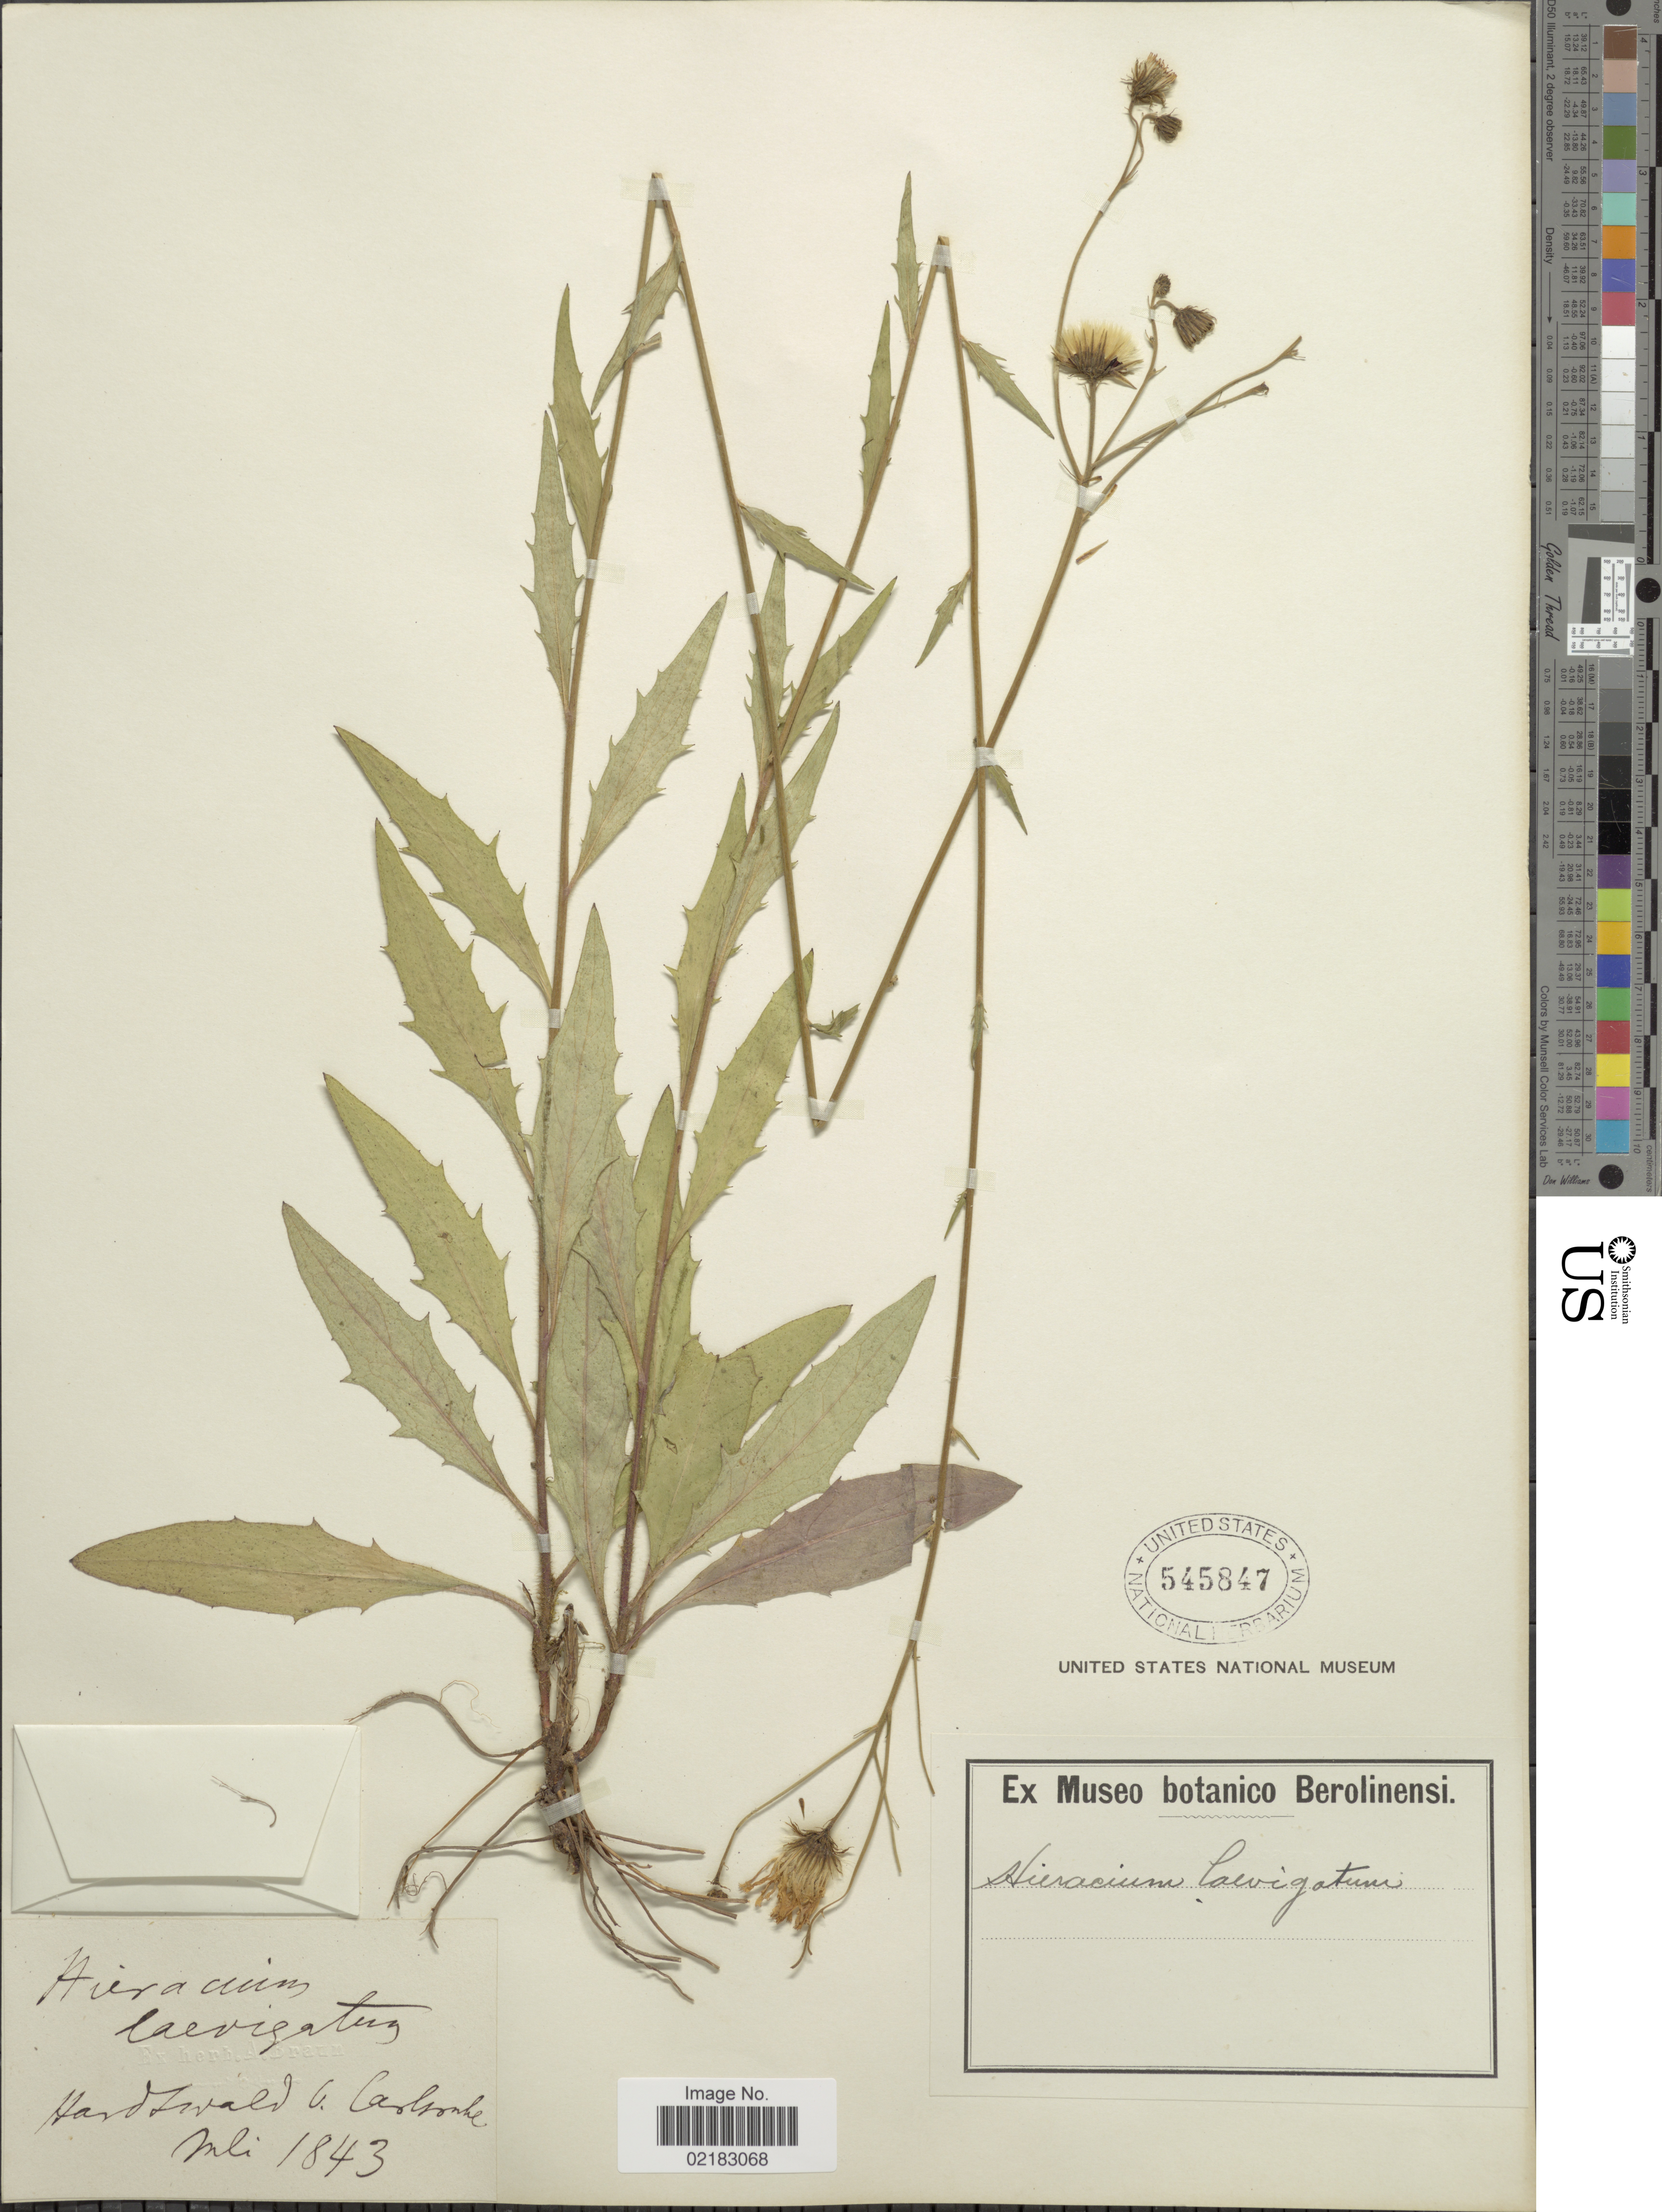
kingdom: Plantae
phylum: Tracheophyta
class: Magnoliopsida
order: Asterales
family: Asteraceae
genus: Hieracium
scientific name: Hieracium laevigatum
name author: Willd.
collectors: H. Carlsonhe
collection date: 1843-07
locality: Hardzivald. de Caslenke [interpreted]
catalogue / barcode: US 545847